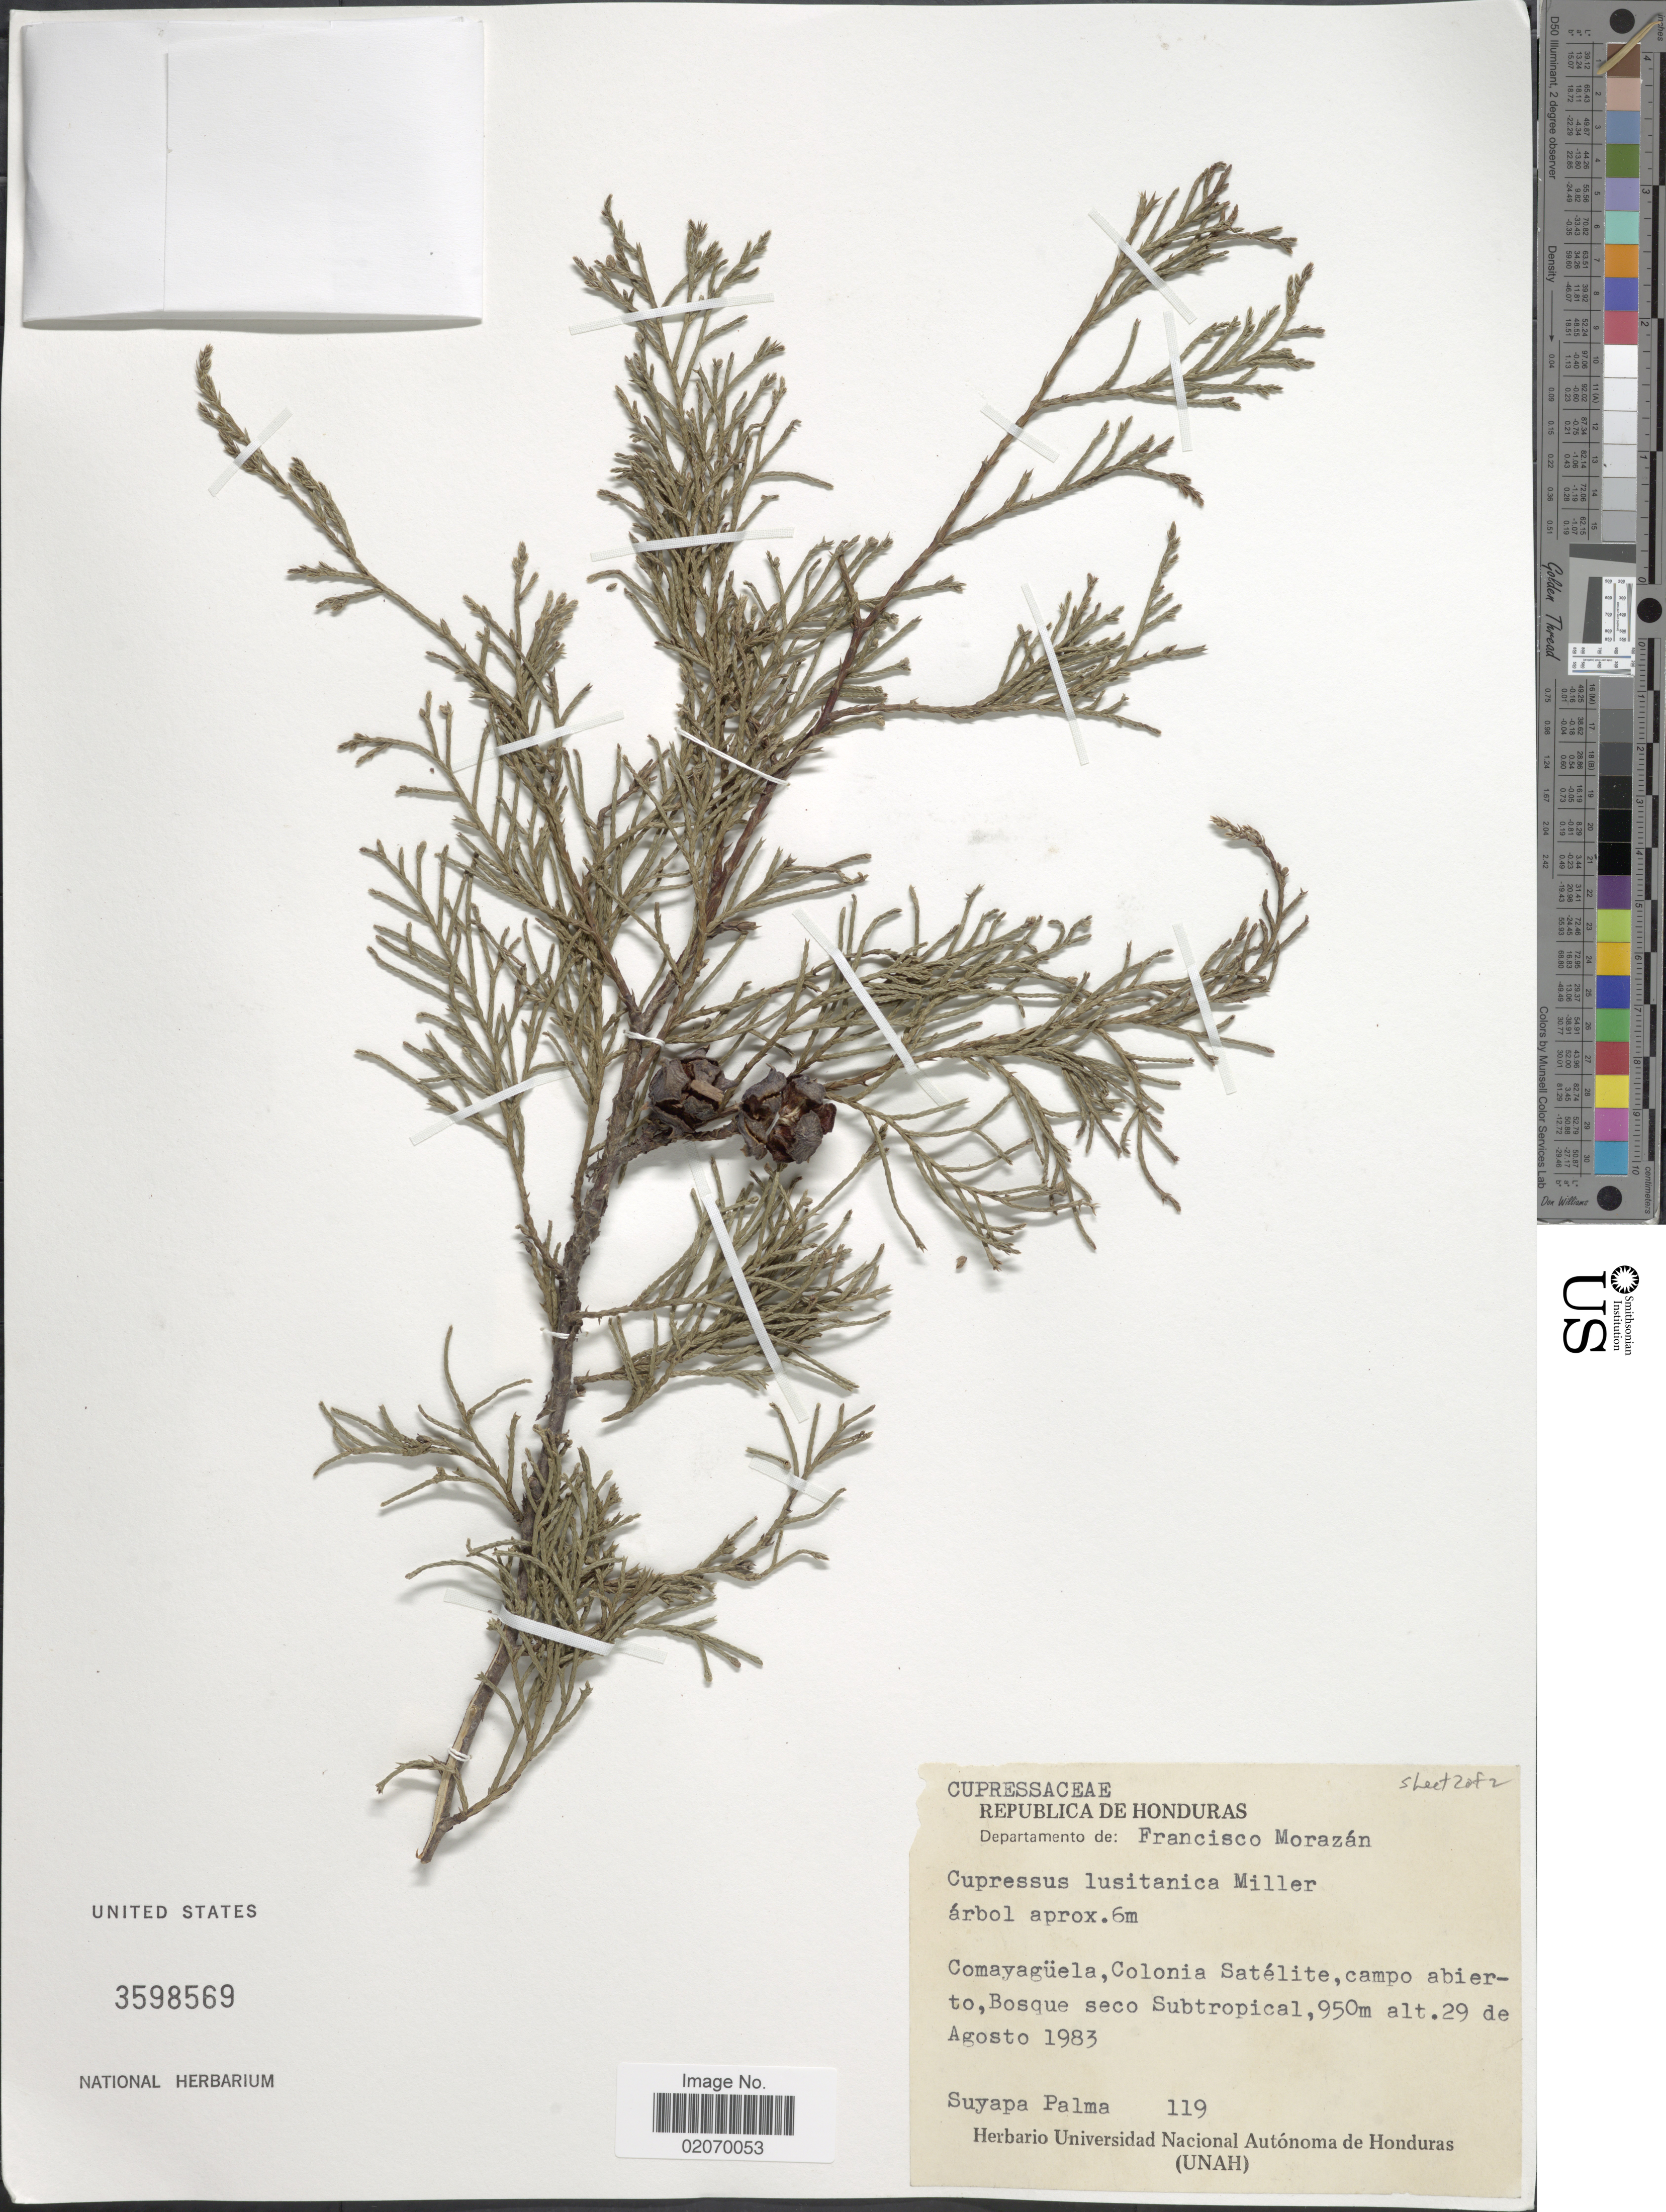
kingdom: Plantae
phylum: Tracheophyta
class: Pinopsida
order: Pinales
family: Cupressaceae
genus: Hesperocyparis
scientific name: Hesperocyparis lusitanica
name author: (Miller) Bartel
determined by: (US) Smithsonian Institution - National Museum of Natural History - Department of Botany (UNITED STATES)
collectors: S. Palma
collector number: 119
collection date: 1983-08-29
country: Honduras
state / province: Fco. Morazán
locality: Republica de Honduras, Comayaguela, Colonia Satelite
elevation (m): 950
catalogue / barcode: US 3598569